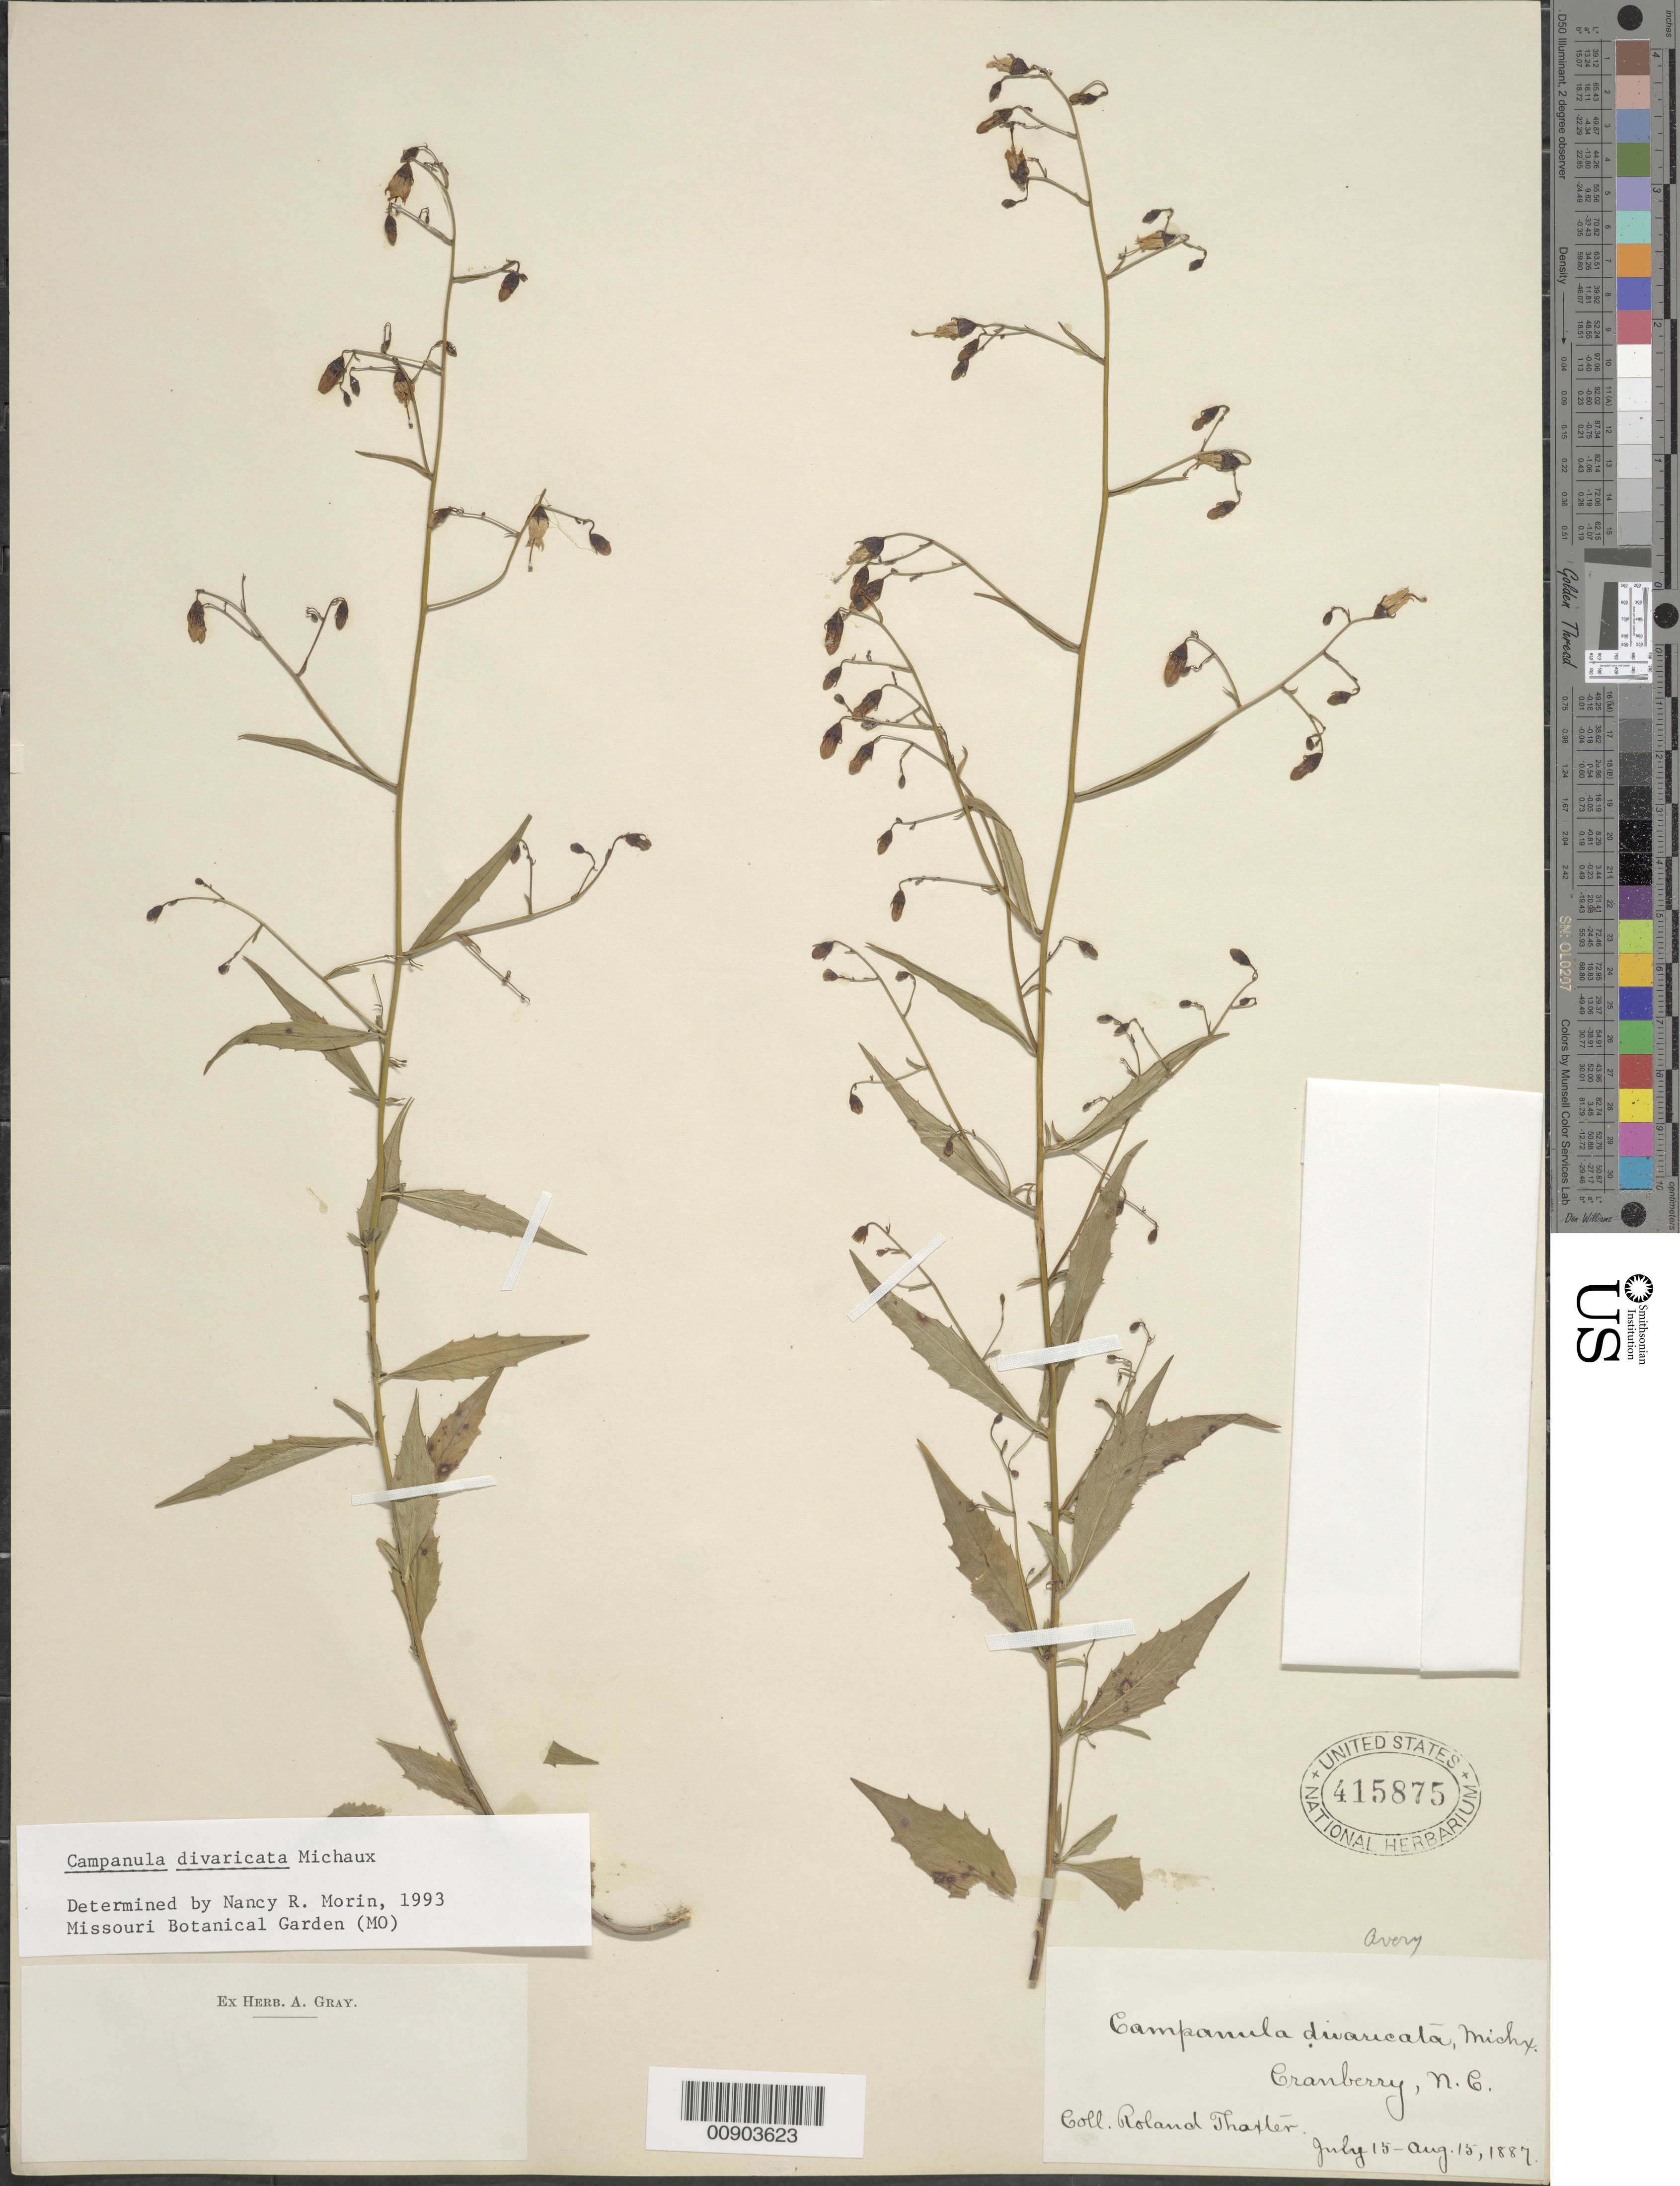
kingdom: Plantae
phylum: Tracheophyta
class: Magnoliopsida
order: Asterales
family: Campanulaceae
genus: Campanula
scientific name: Campanula divaricata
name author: Michx.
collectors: R. Thaxter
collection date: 1887-07-15/1887-08-15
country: United States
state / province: North Carolina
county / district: Avery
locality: Cranberry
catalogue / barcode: US 415875